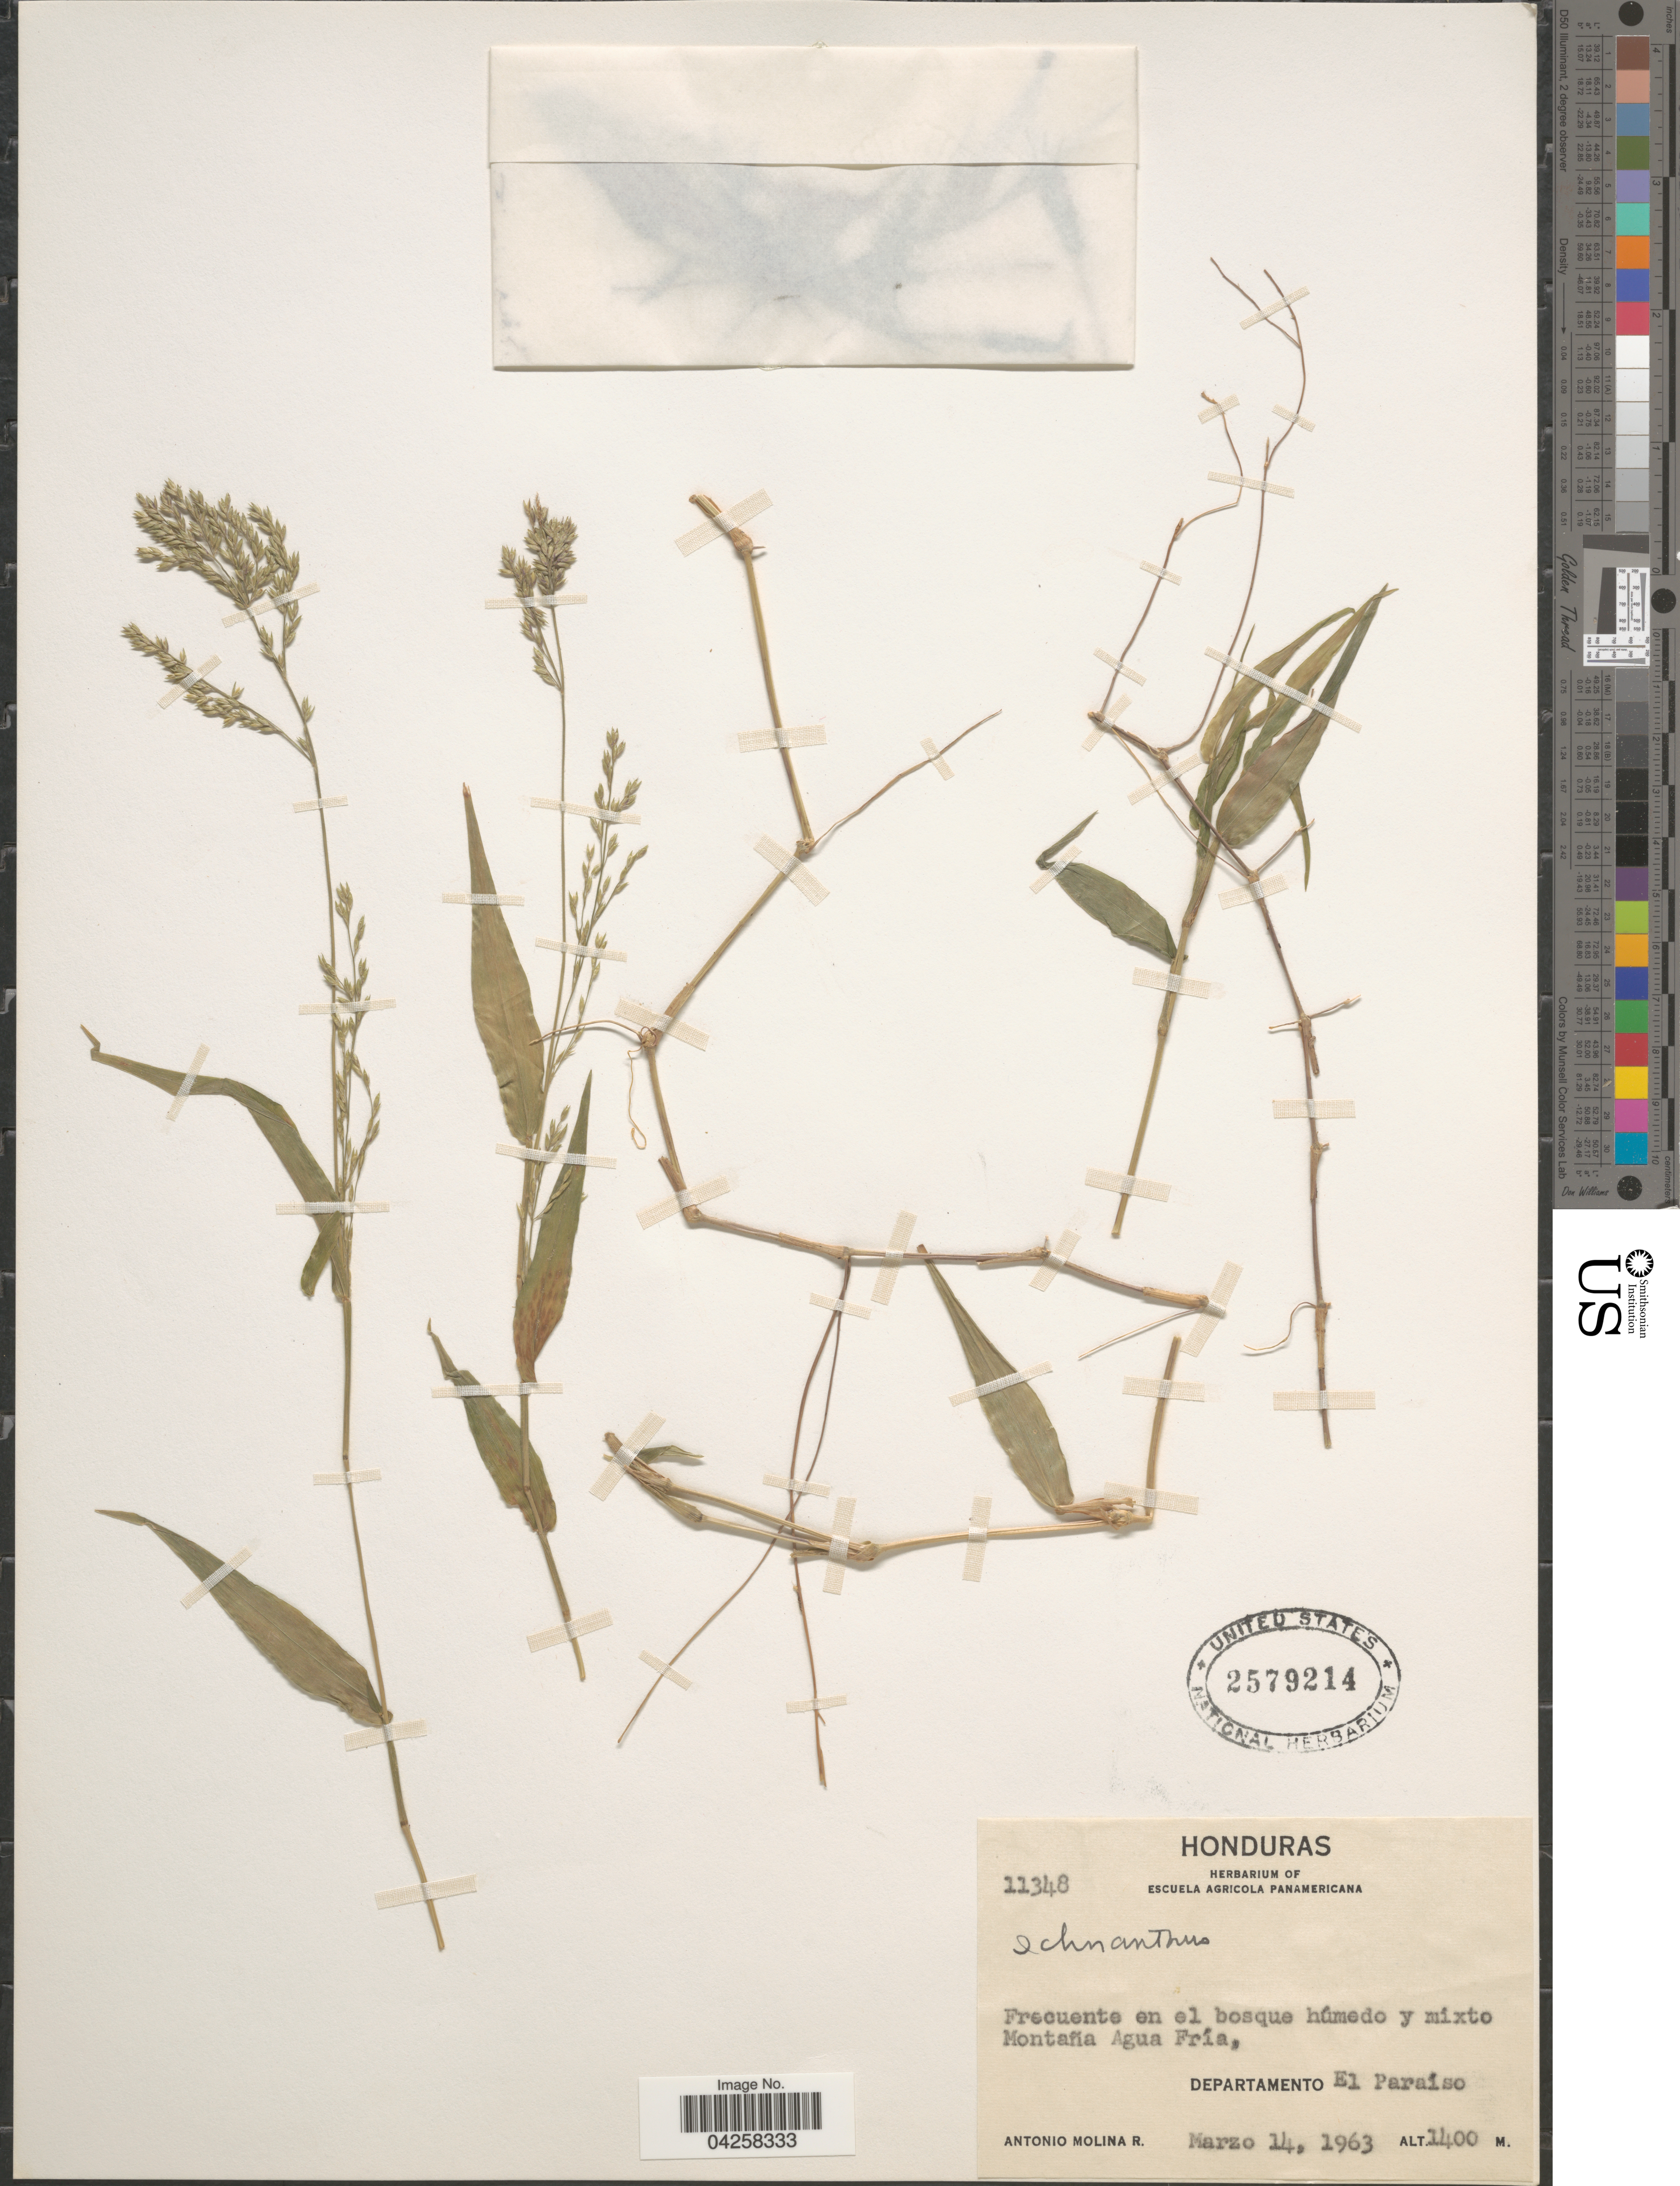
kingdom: Plantae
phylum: Tracheophyta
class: Liliopsida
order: Poales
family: Poaceae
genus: Ichnanthus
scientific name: Ichnanthus tenuis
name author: (J. Presl) Hitchc. & Chase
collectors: A. Molina R.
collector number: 11348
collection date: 1963-03-14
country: Honduras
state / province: El Paraiso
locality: En el bosque húmedo y mixto Montaña Agua Fría, Departamento El Paraiso.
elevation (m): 1400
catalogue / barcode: US 2579214